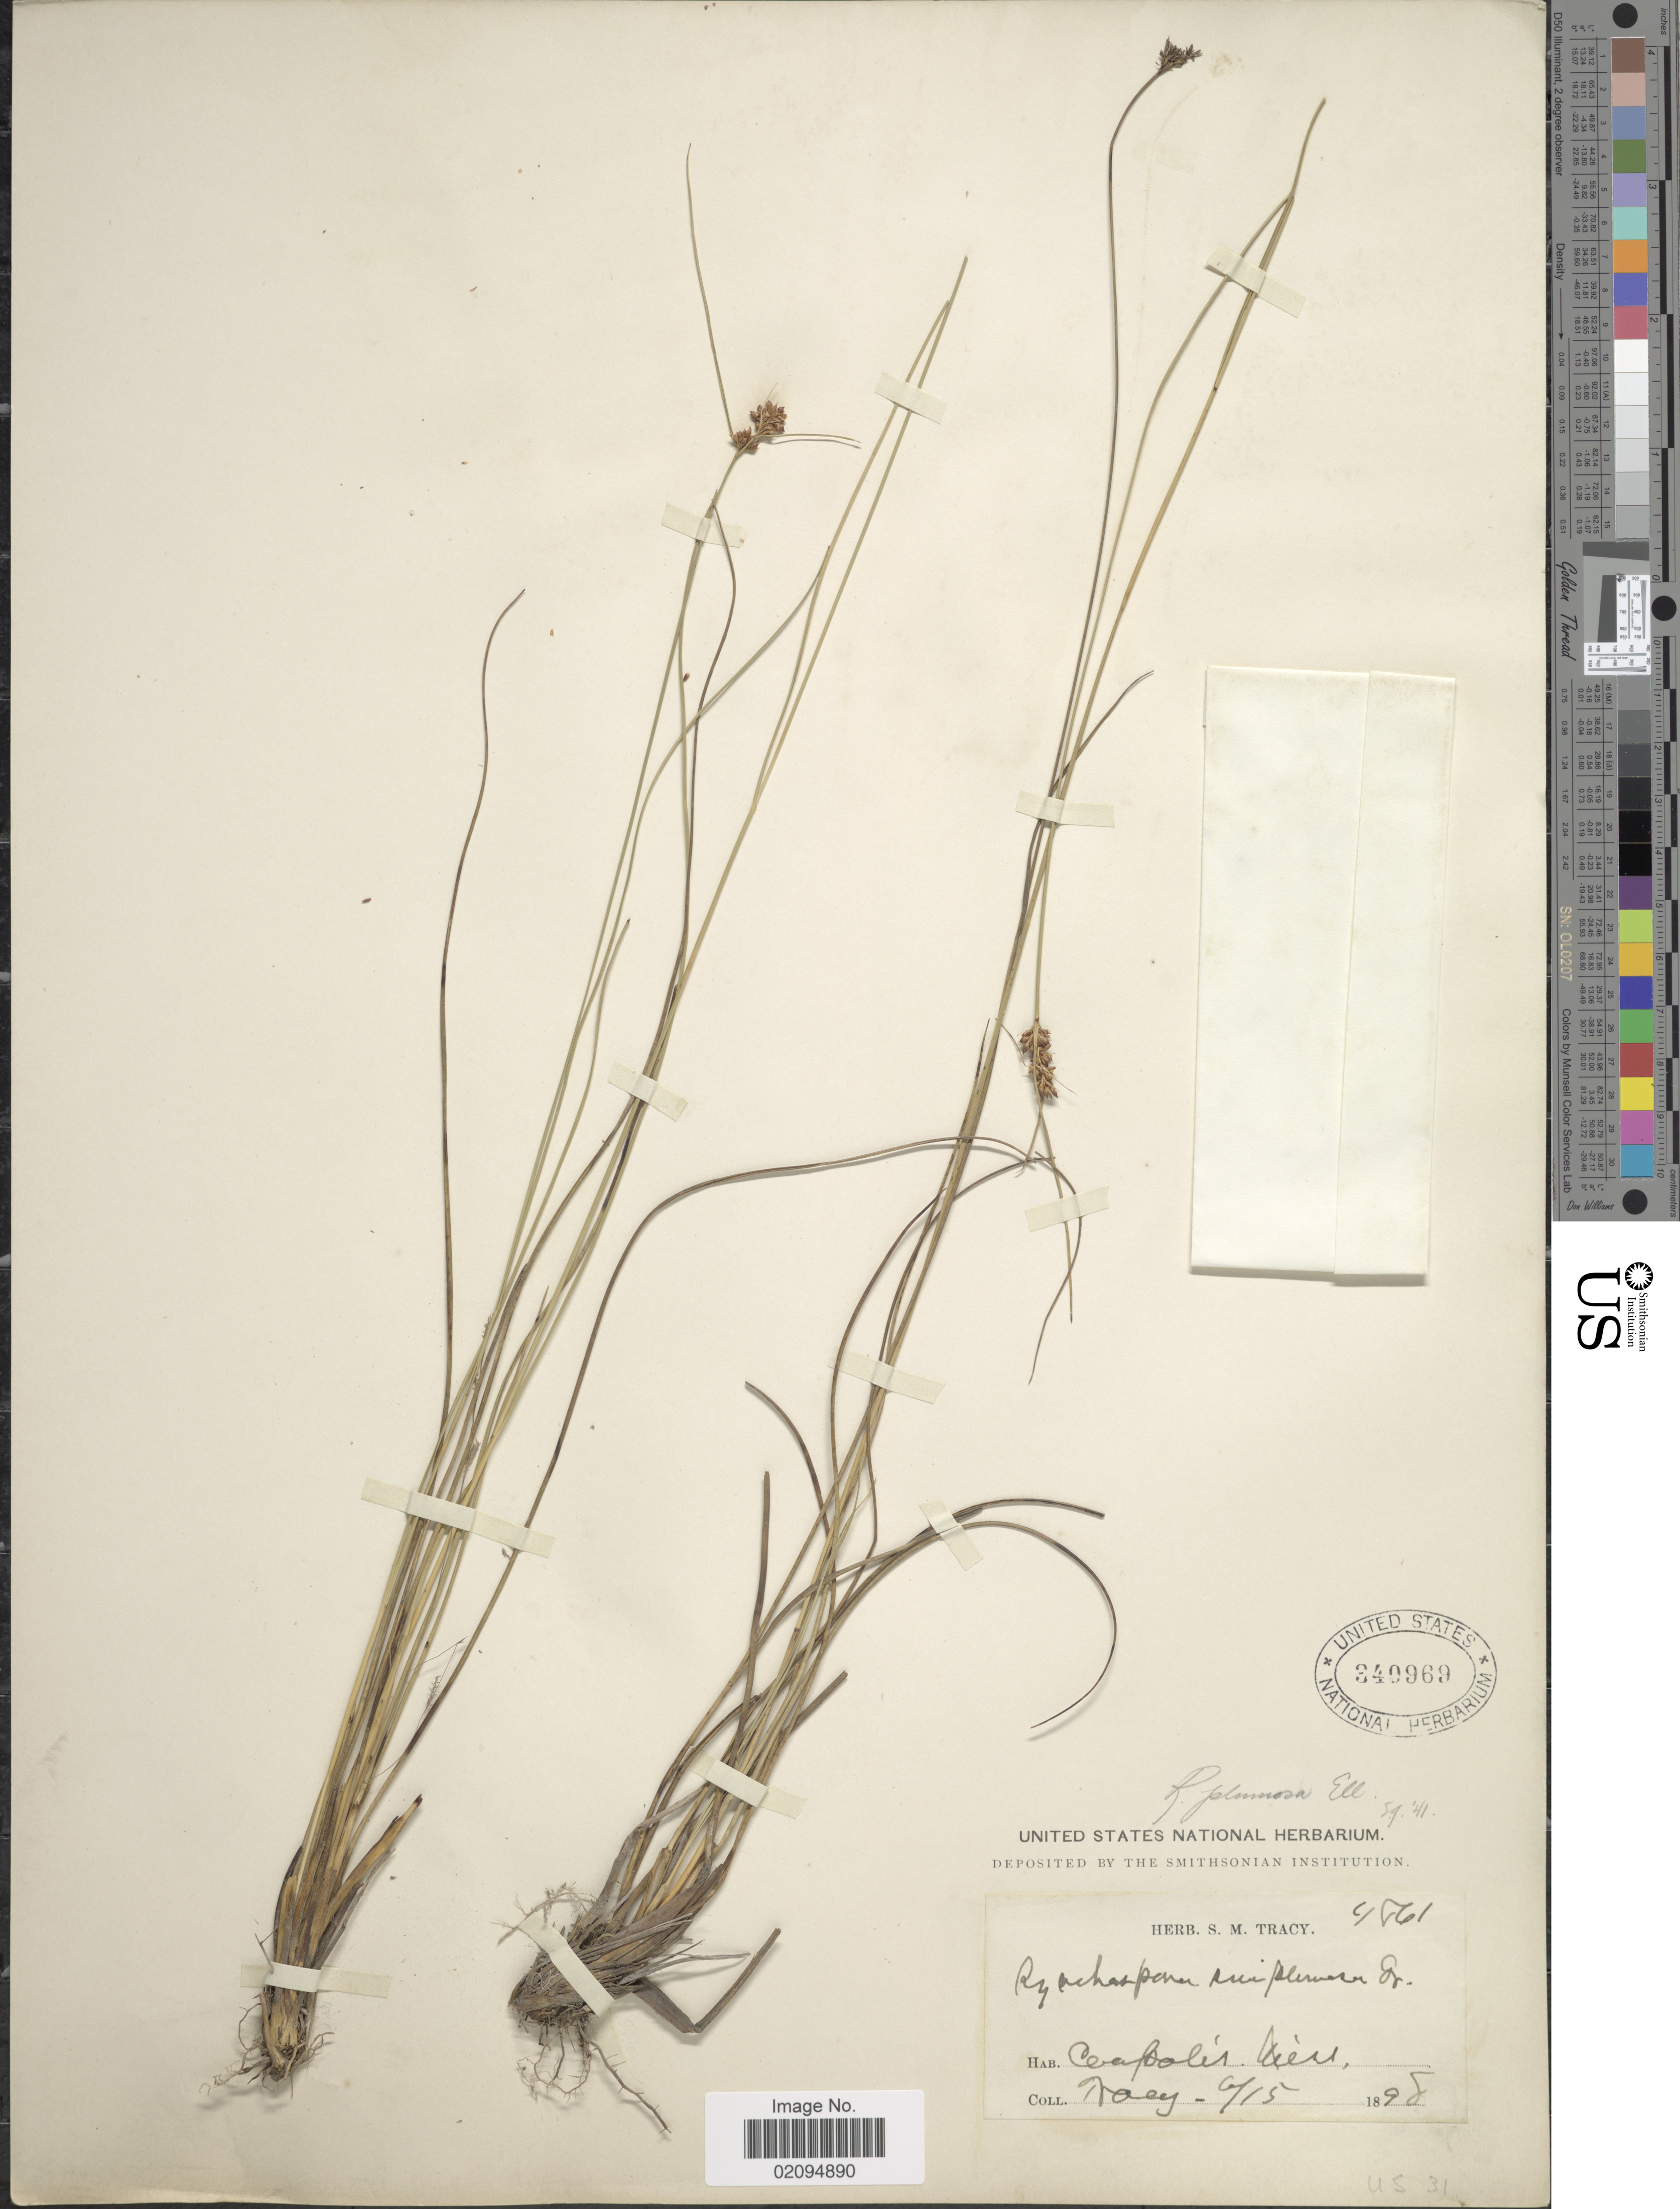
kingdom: Plantae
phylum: Tracheophyta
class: Liliopsida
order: Poales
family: Cyperaceae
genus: Rhynchospora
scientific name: Rhynchospora plumosa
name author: Elliott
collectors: S. M. Tracy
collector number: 4861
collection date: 1898-06-15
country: United States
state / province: Mississippi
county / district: Harrison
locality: Coopolis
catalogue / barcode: US 340969